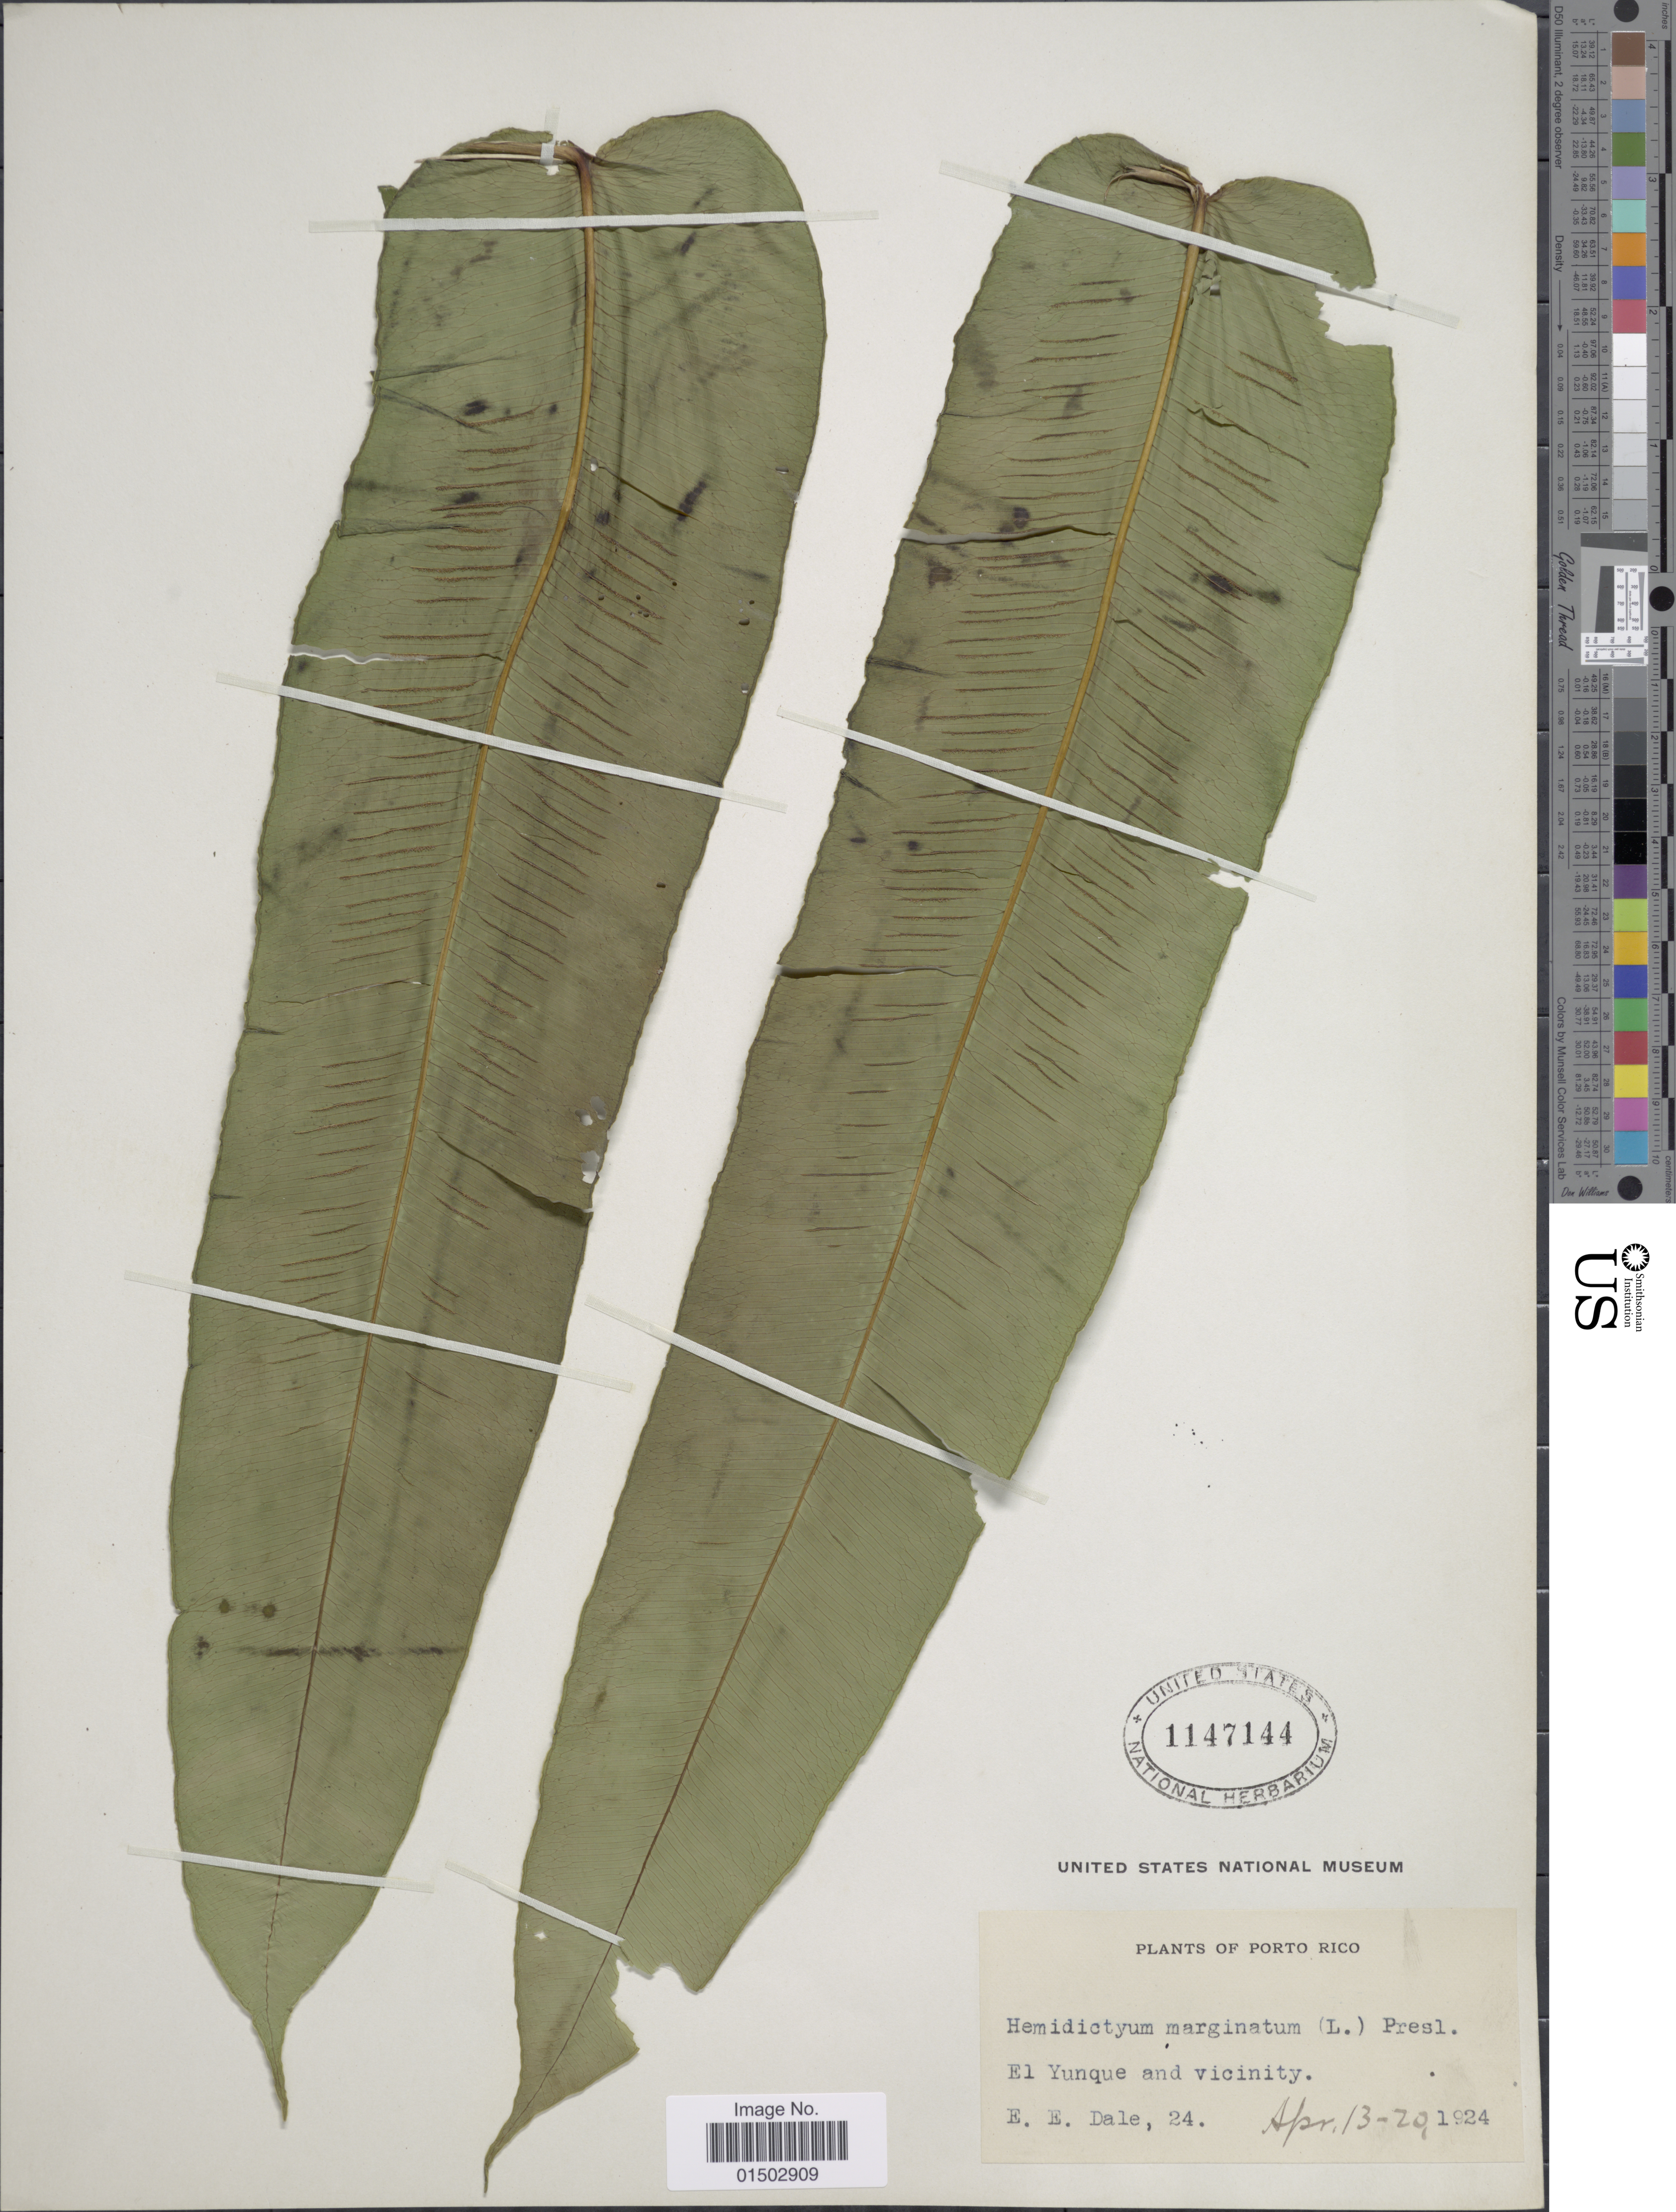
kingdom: Plantae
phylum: Tracheophyta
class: Polypodiopsida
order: Polypodiales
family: Hemidictyaceae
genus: Hemidictyum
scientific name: Hemidictyum marginatum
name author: (L.) C. Presl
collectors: E. Dale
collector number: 24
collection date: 1924-04-13/1924-04-20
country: Puerto Rico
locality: El Yunque and vicinity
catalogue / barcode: US 1147144